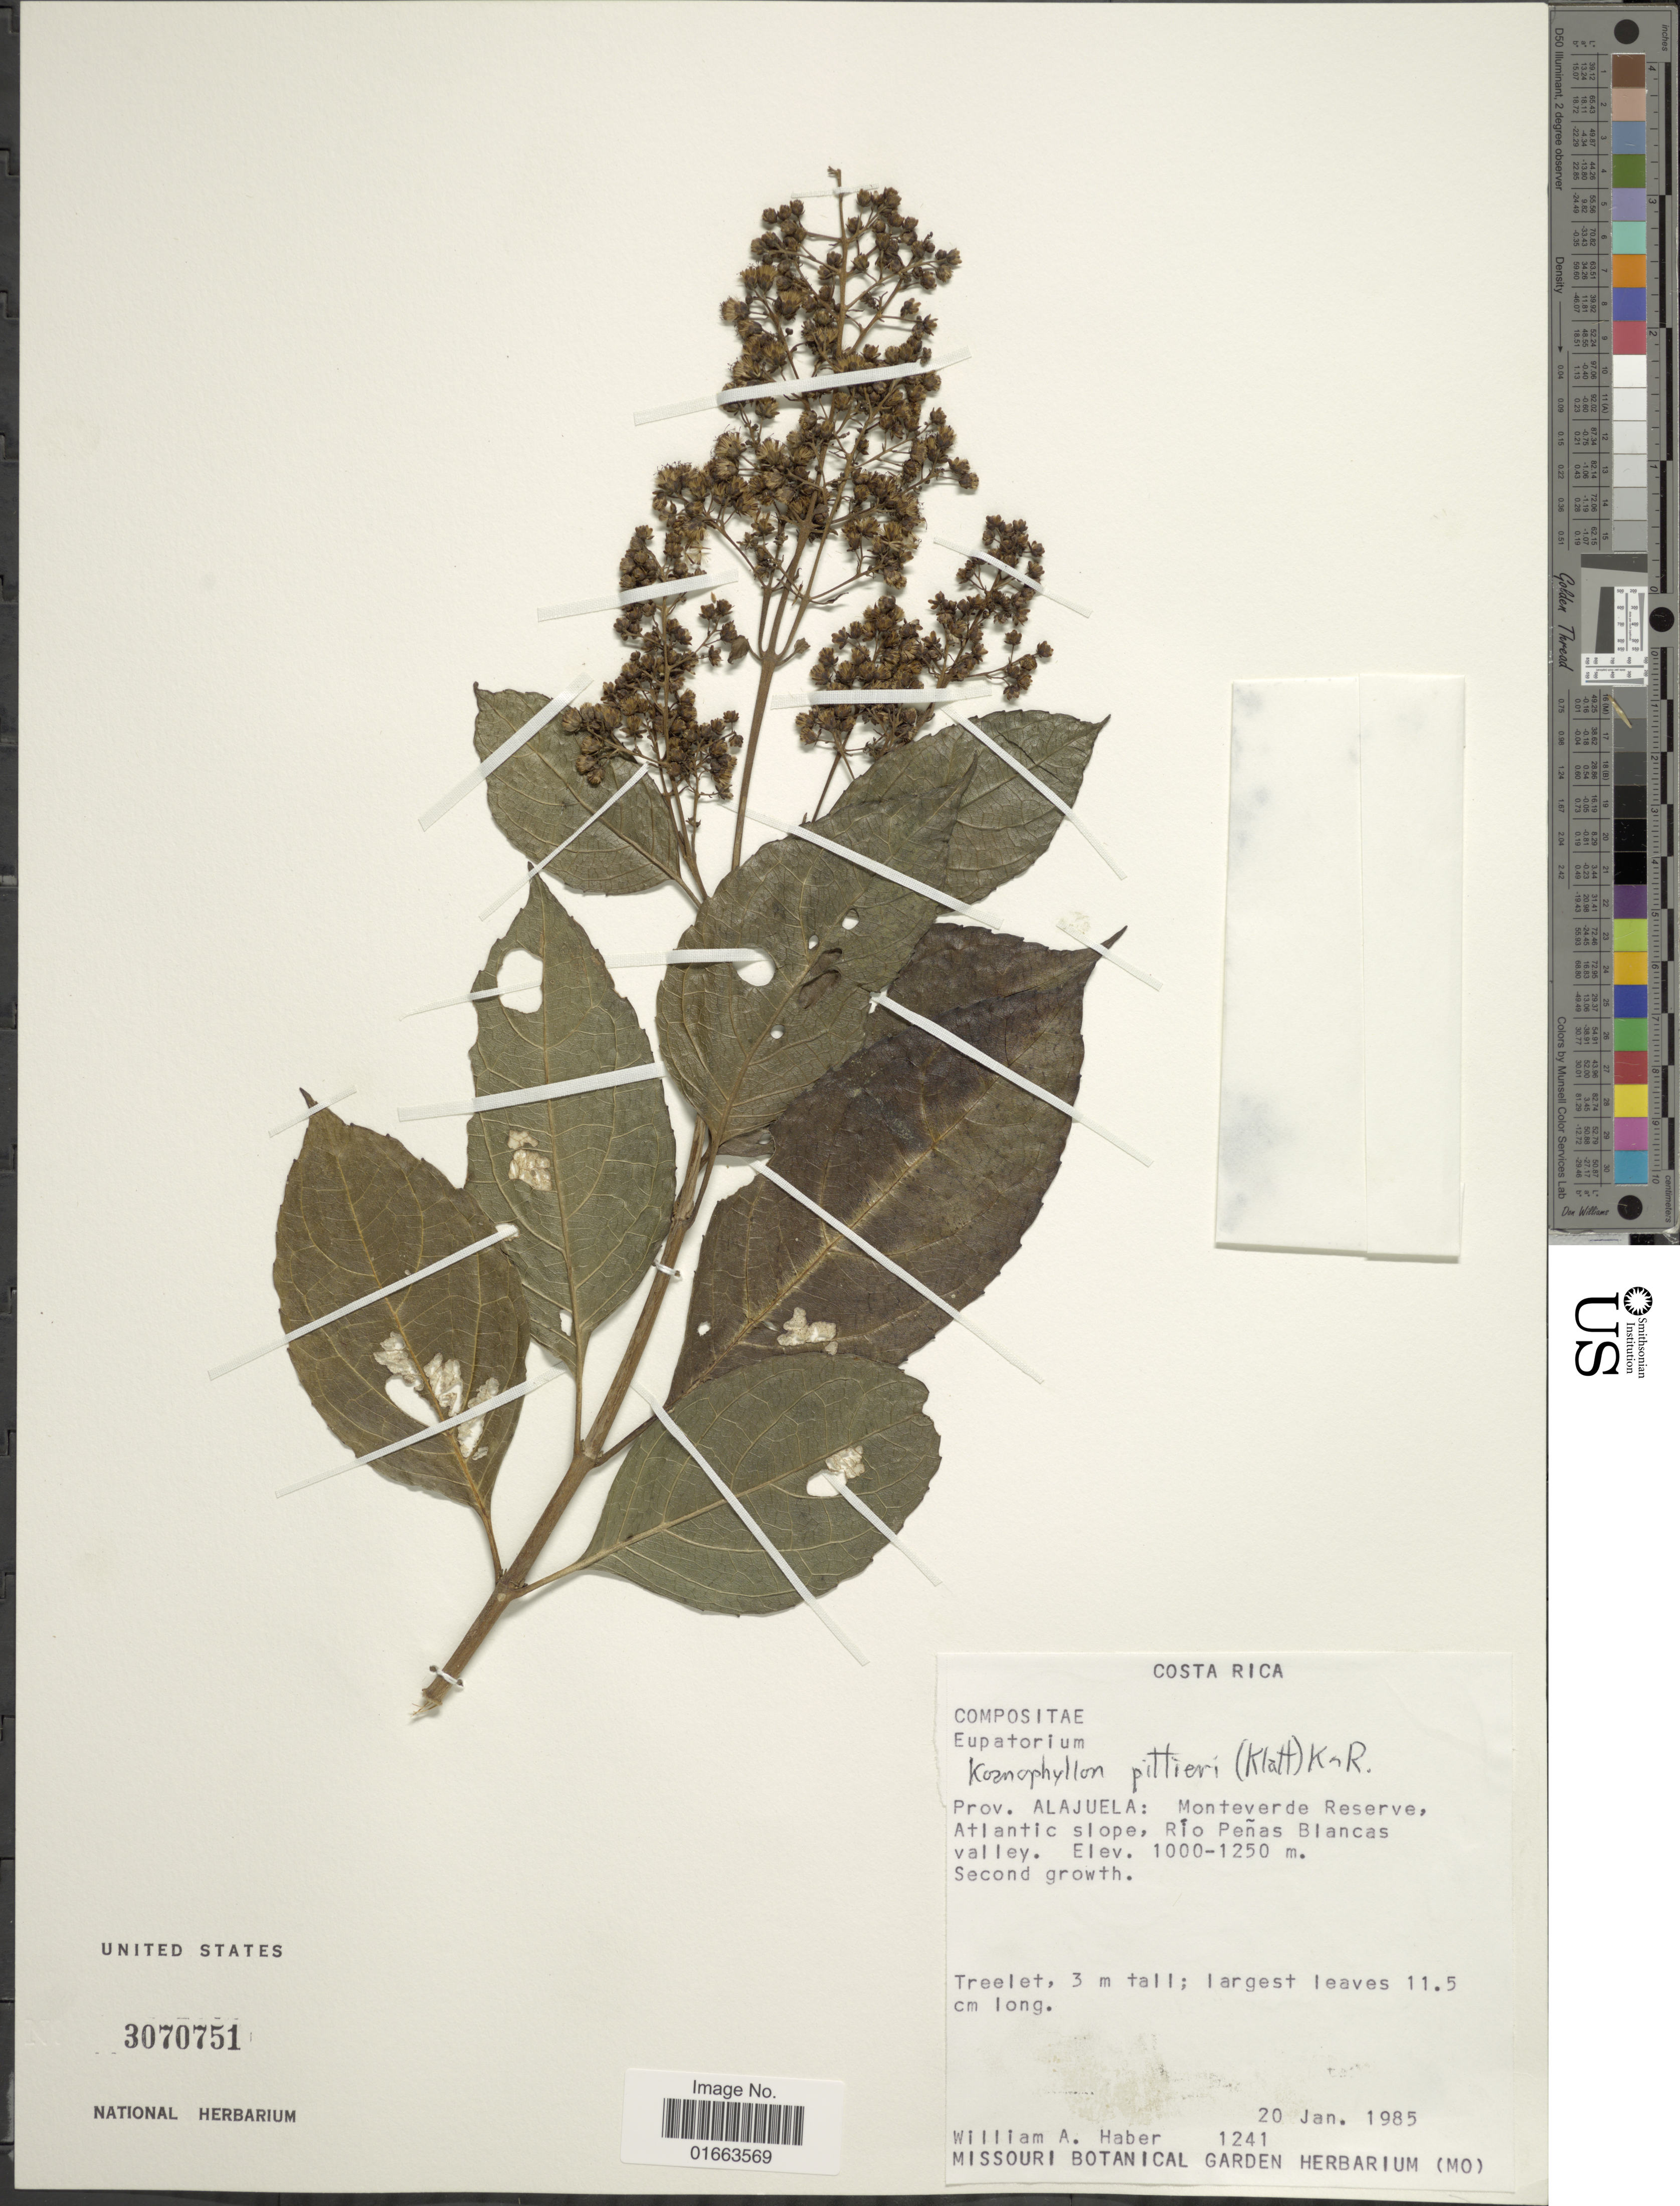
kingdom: Plantae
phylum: Tracheophyta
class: Magnoliopsida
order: Asterales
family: Asteraceae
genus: Koanophyllon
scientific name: Koanophyllon pittieri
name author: (Klatt) R.M. King & H. Rob.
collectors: W. A. Haber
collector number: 1241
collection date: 1985-01-20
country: Costa Rica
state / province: Alajuela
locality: Monteverde Reserve, Atlantic slope, Río Peñas Blancas valley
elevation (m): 1000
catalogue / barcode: US 3070751